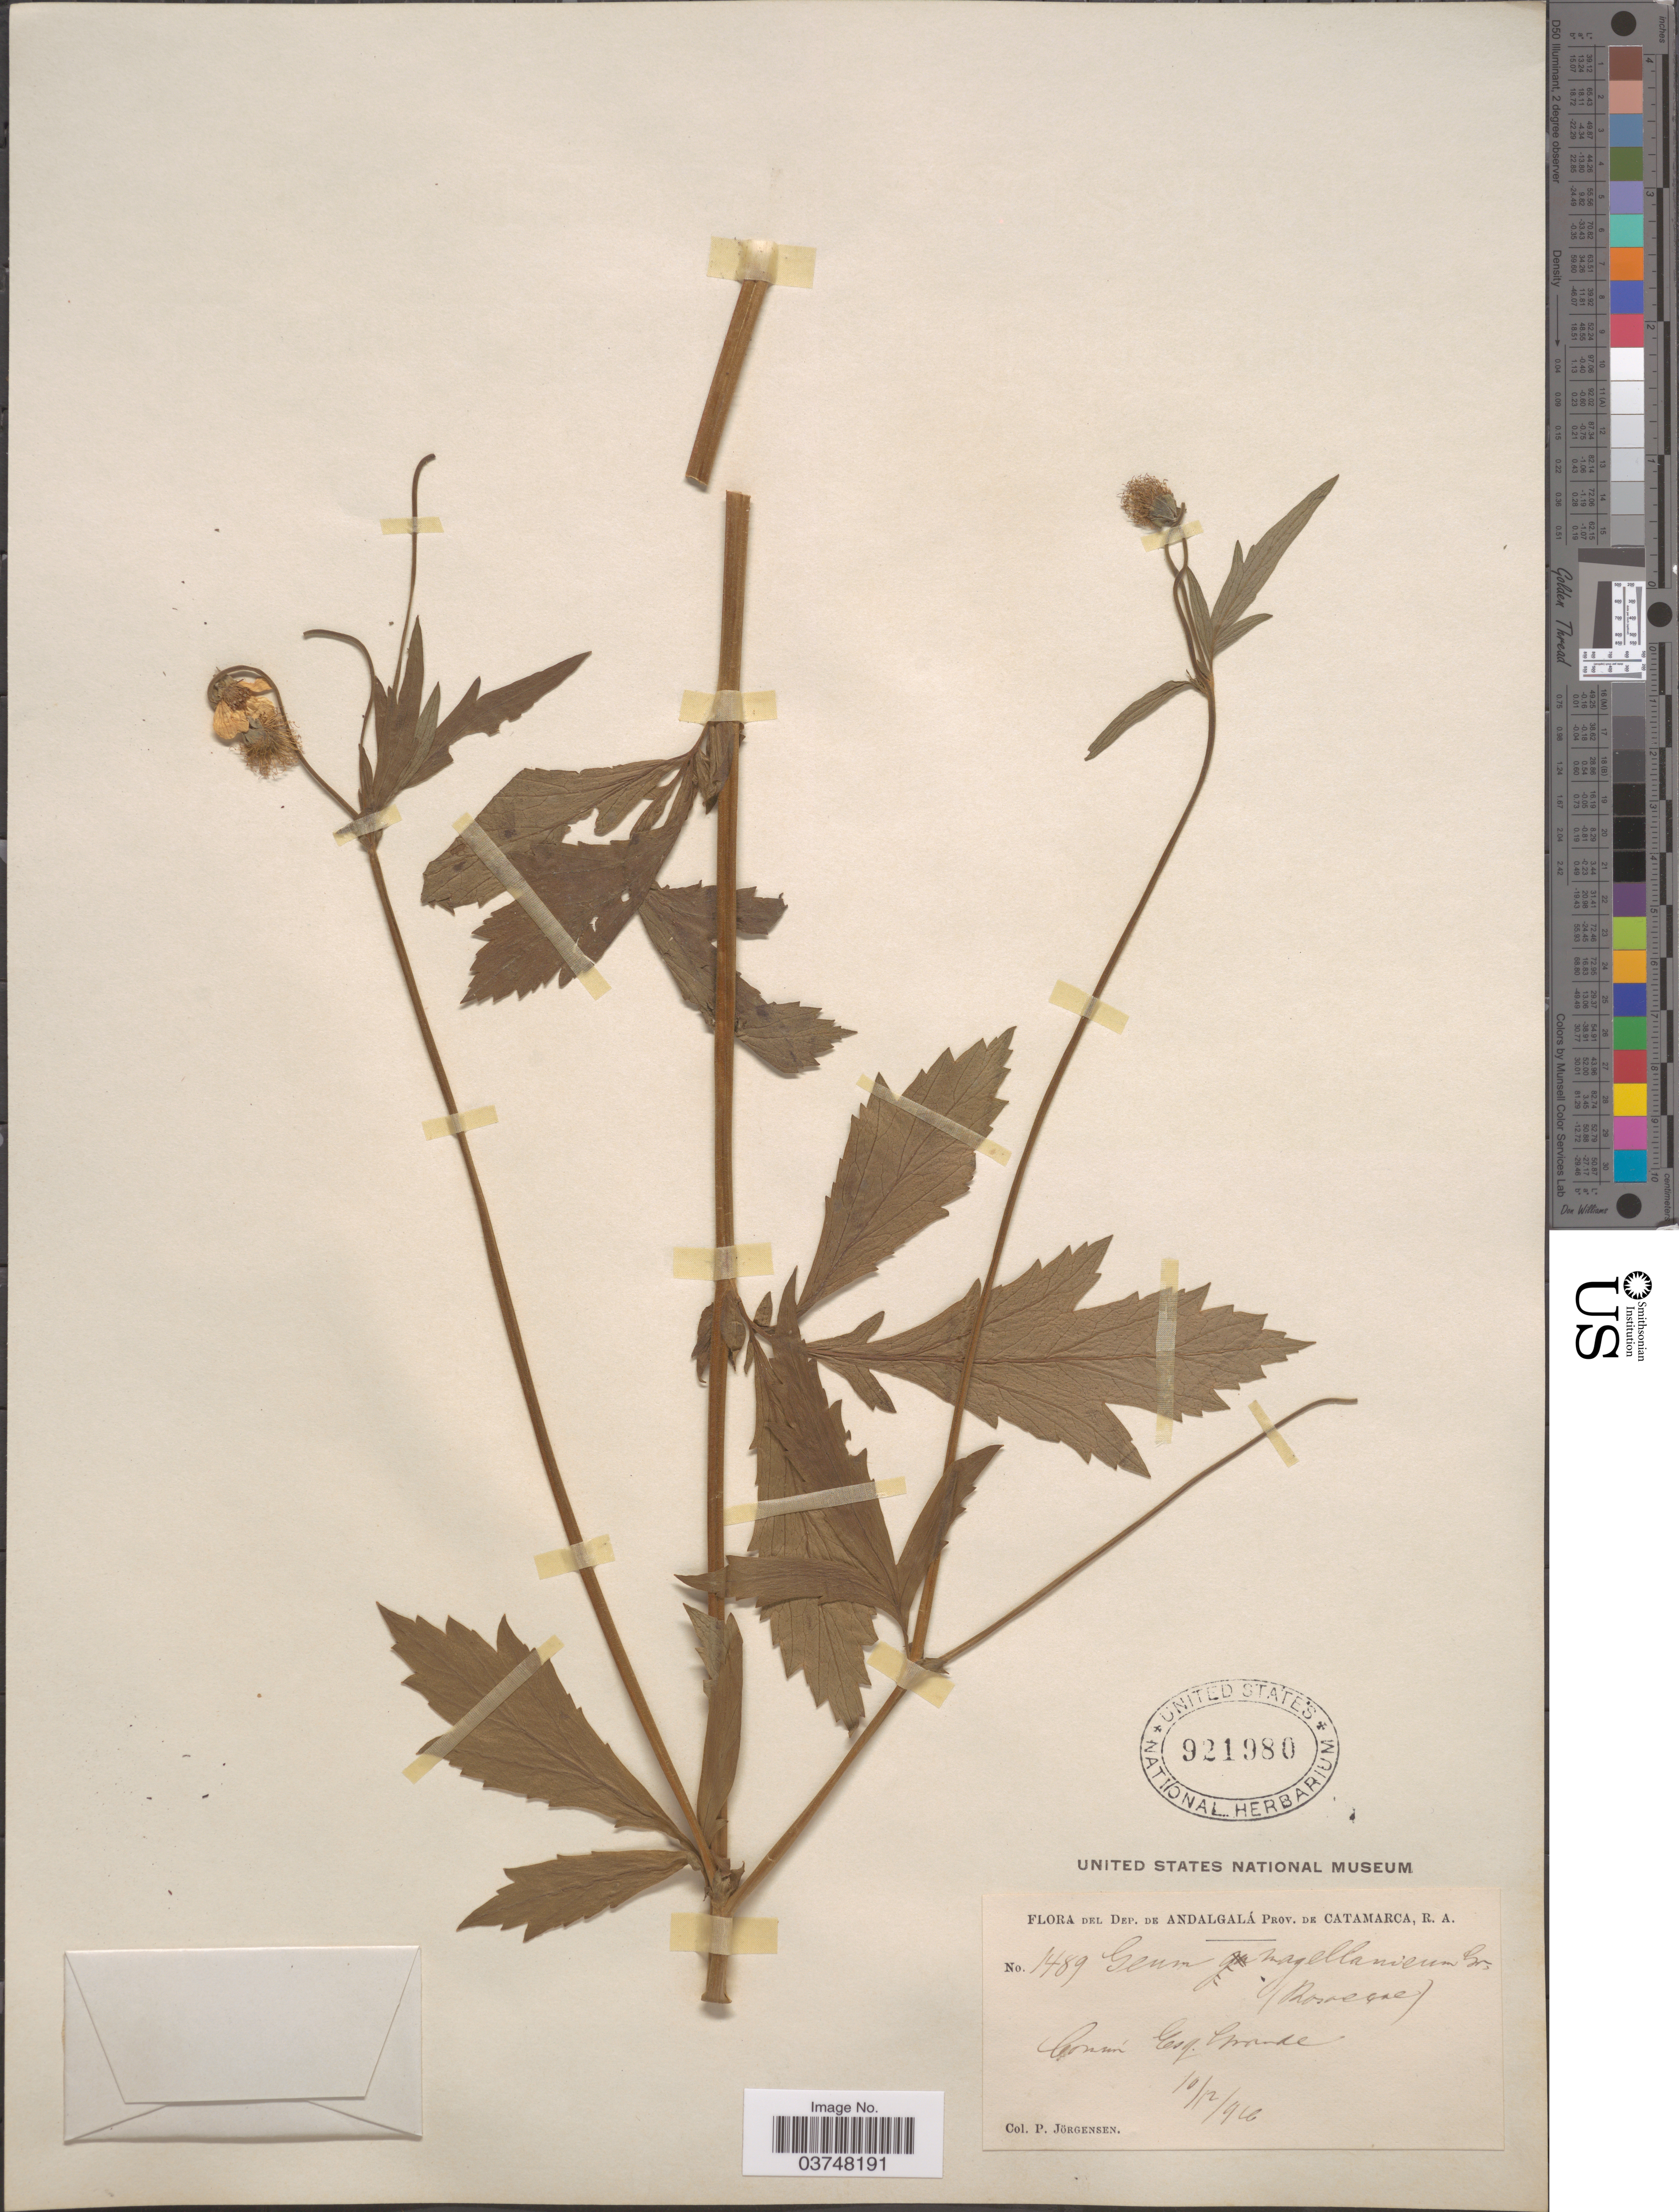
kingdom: Plantae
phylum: Tracheophyta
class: Magnoliopsida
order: Rosales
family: Rosaceae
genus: Geum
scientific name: Geum magellanicum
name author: Comm. ex Pers.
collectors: P. Jörgensen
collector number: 1489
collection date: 1916-12-10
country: Argentina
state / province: Catamarca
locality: Dep. de Andalgalá. Común Esq. Grande.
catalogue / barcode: US 921980